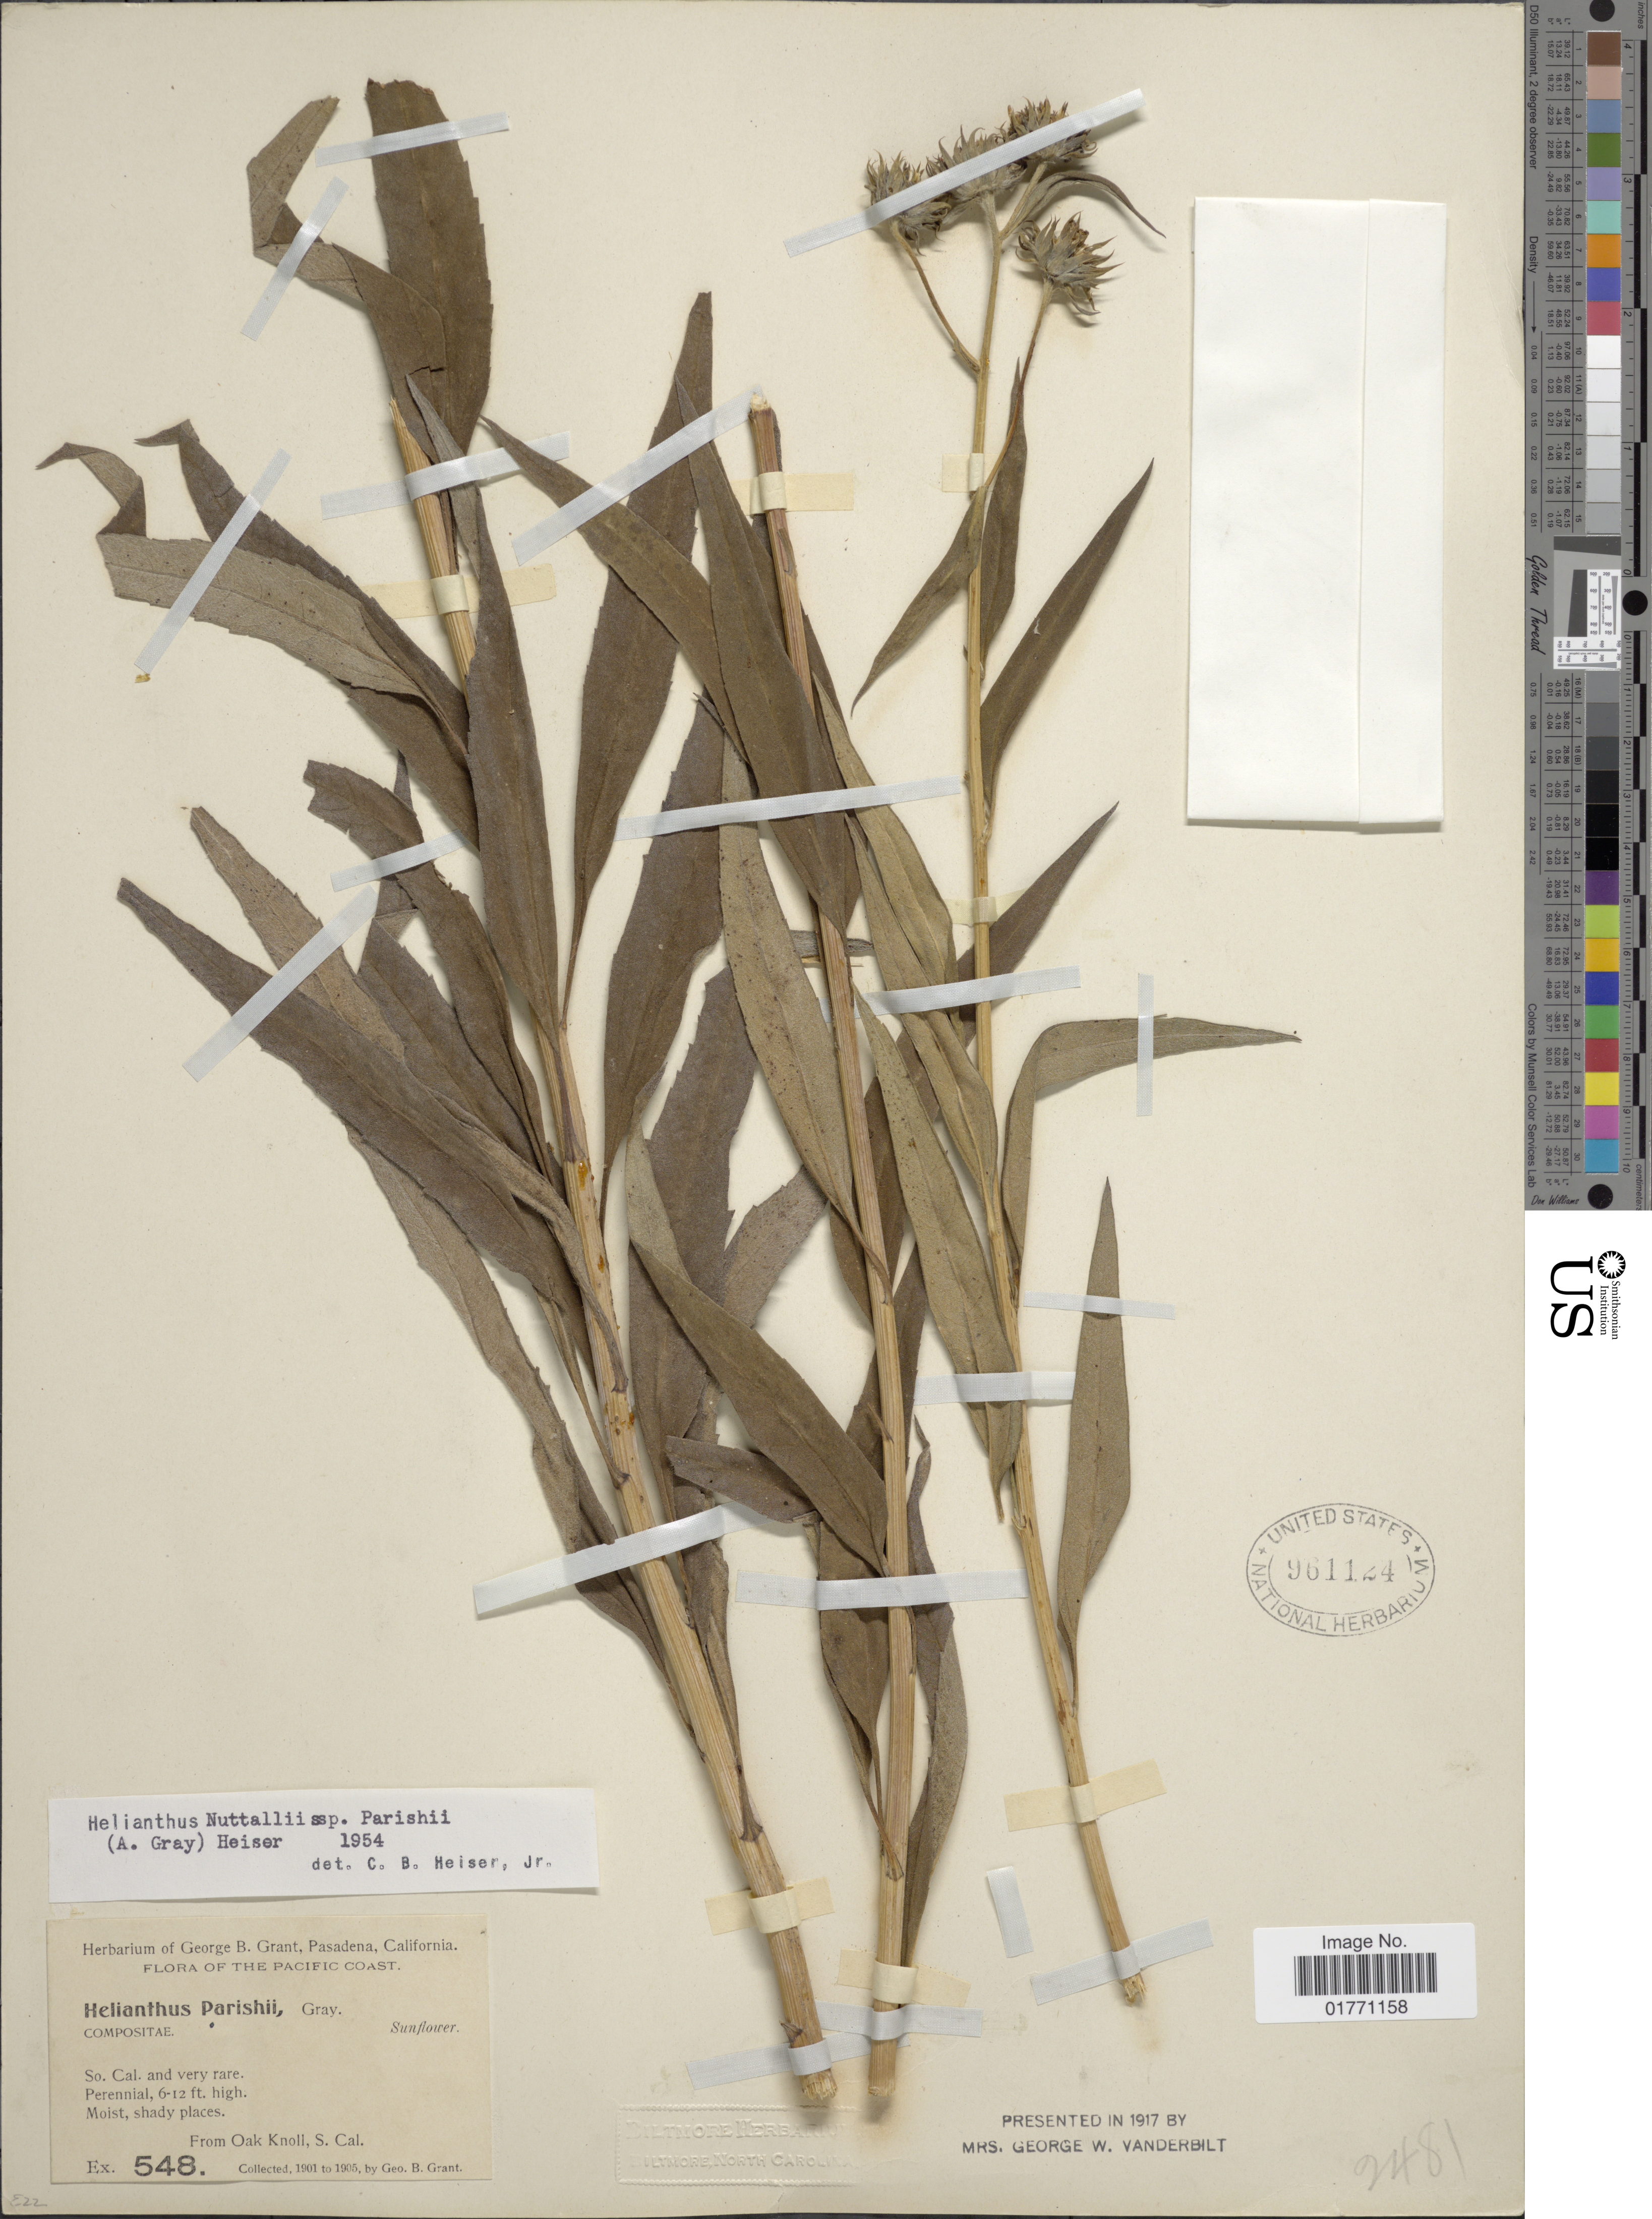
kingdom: Plantae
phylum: Tracheophyta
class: Magnoliopsida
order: Asterales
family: Asteraceae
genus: Helianthus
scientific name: Helianthus nuttallii subsp. parishii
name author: (A. Gray) Heiser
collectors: G. Grant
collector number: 548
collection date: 1901/1905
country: United States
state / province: California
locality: Pacific Coast, So. Cal., from Oak Knoll, S. Cal.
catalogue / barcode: US 961124